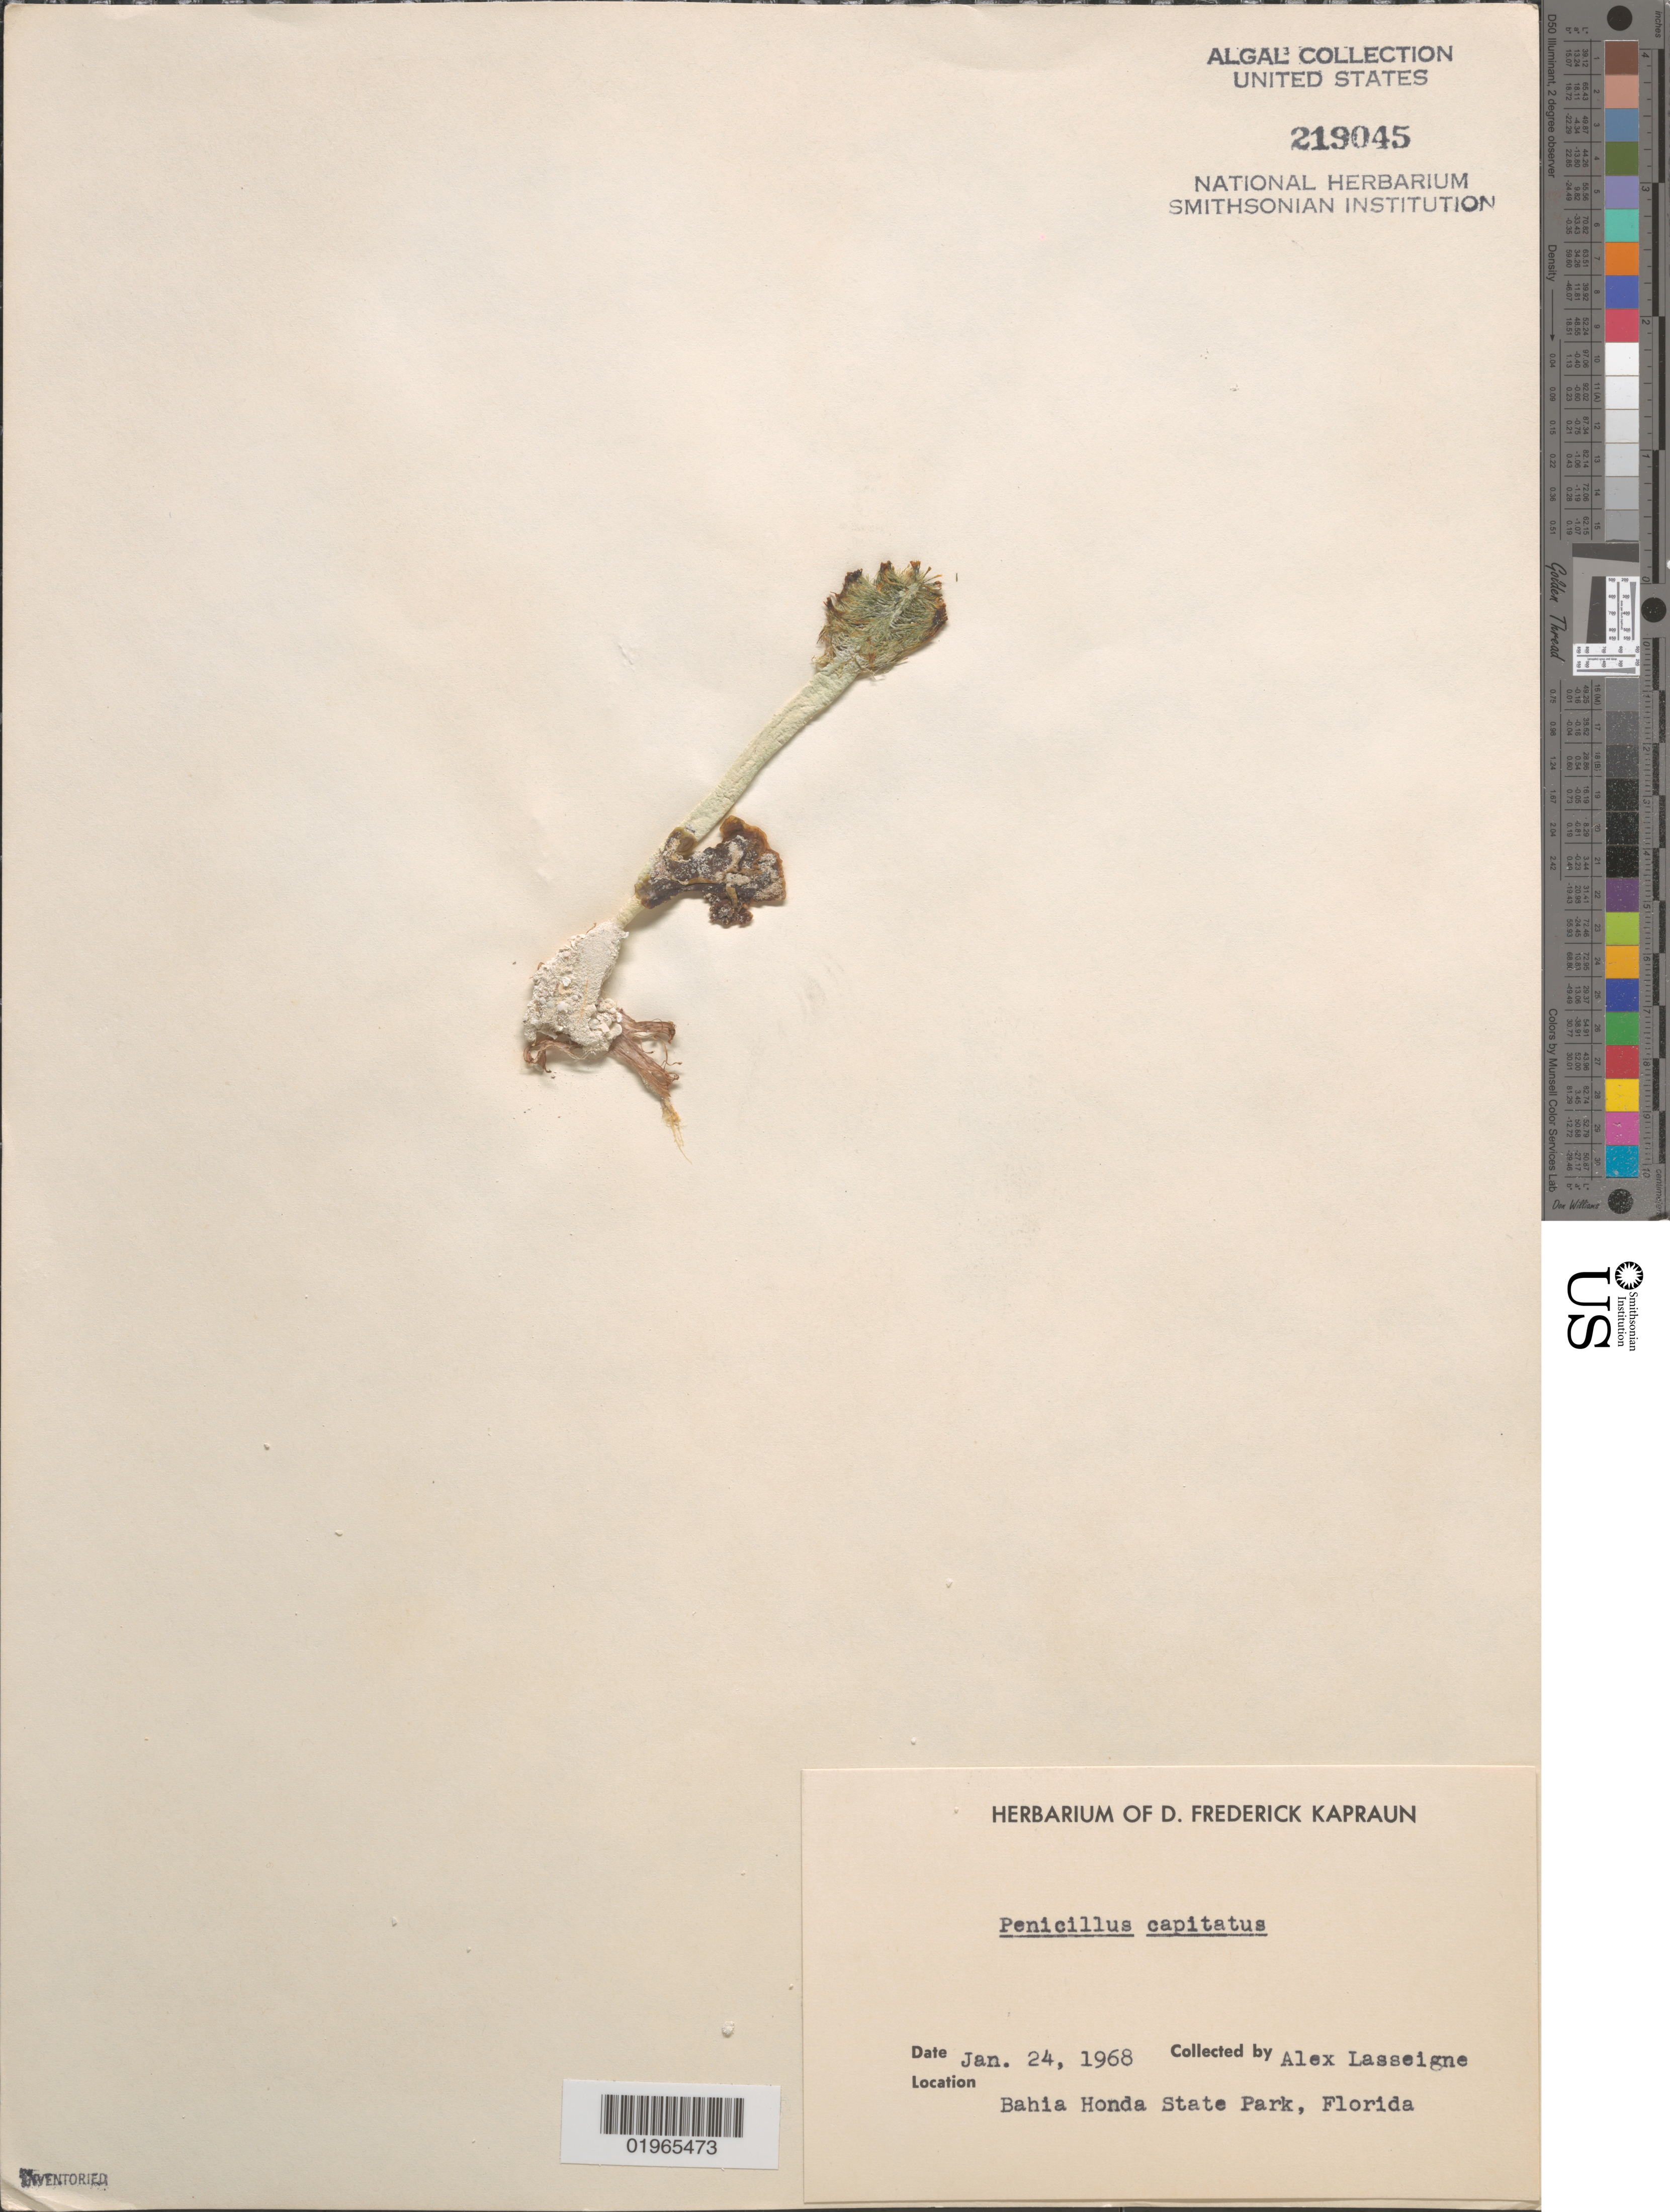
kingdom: Plantae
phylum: Chlorophyta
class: Ulvophyceae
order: Bryopsidales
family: Udoteaceae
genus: Penicillus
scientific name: Penicillus capitatus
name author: Lam.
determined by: Lasseigne, Alex A.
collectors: A. Lasseigne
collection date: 1968-01-24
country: United States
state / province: Florida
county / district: Monroe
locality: Bahia Honda State Park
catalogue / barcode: US 219045